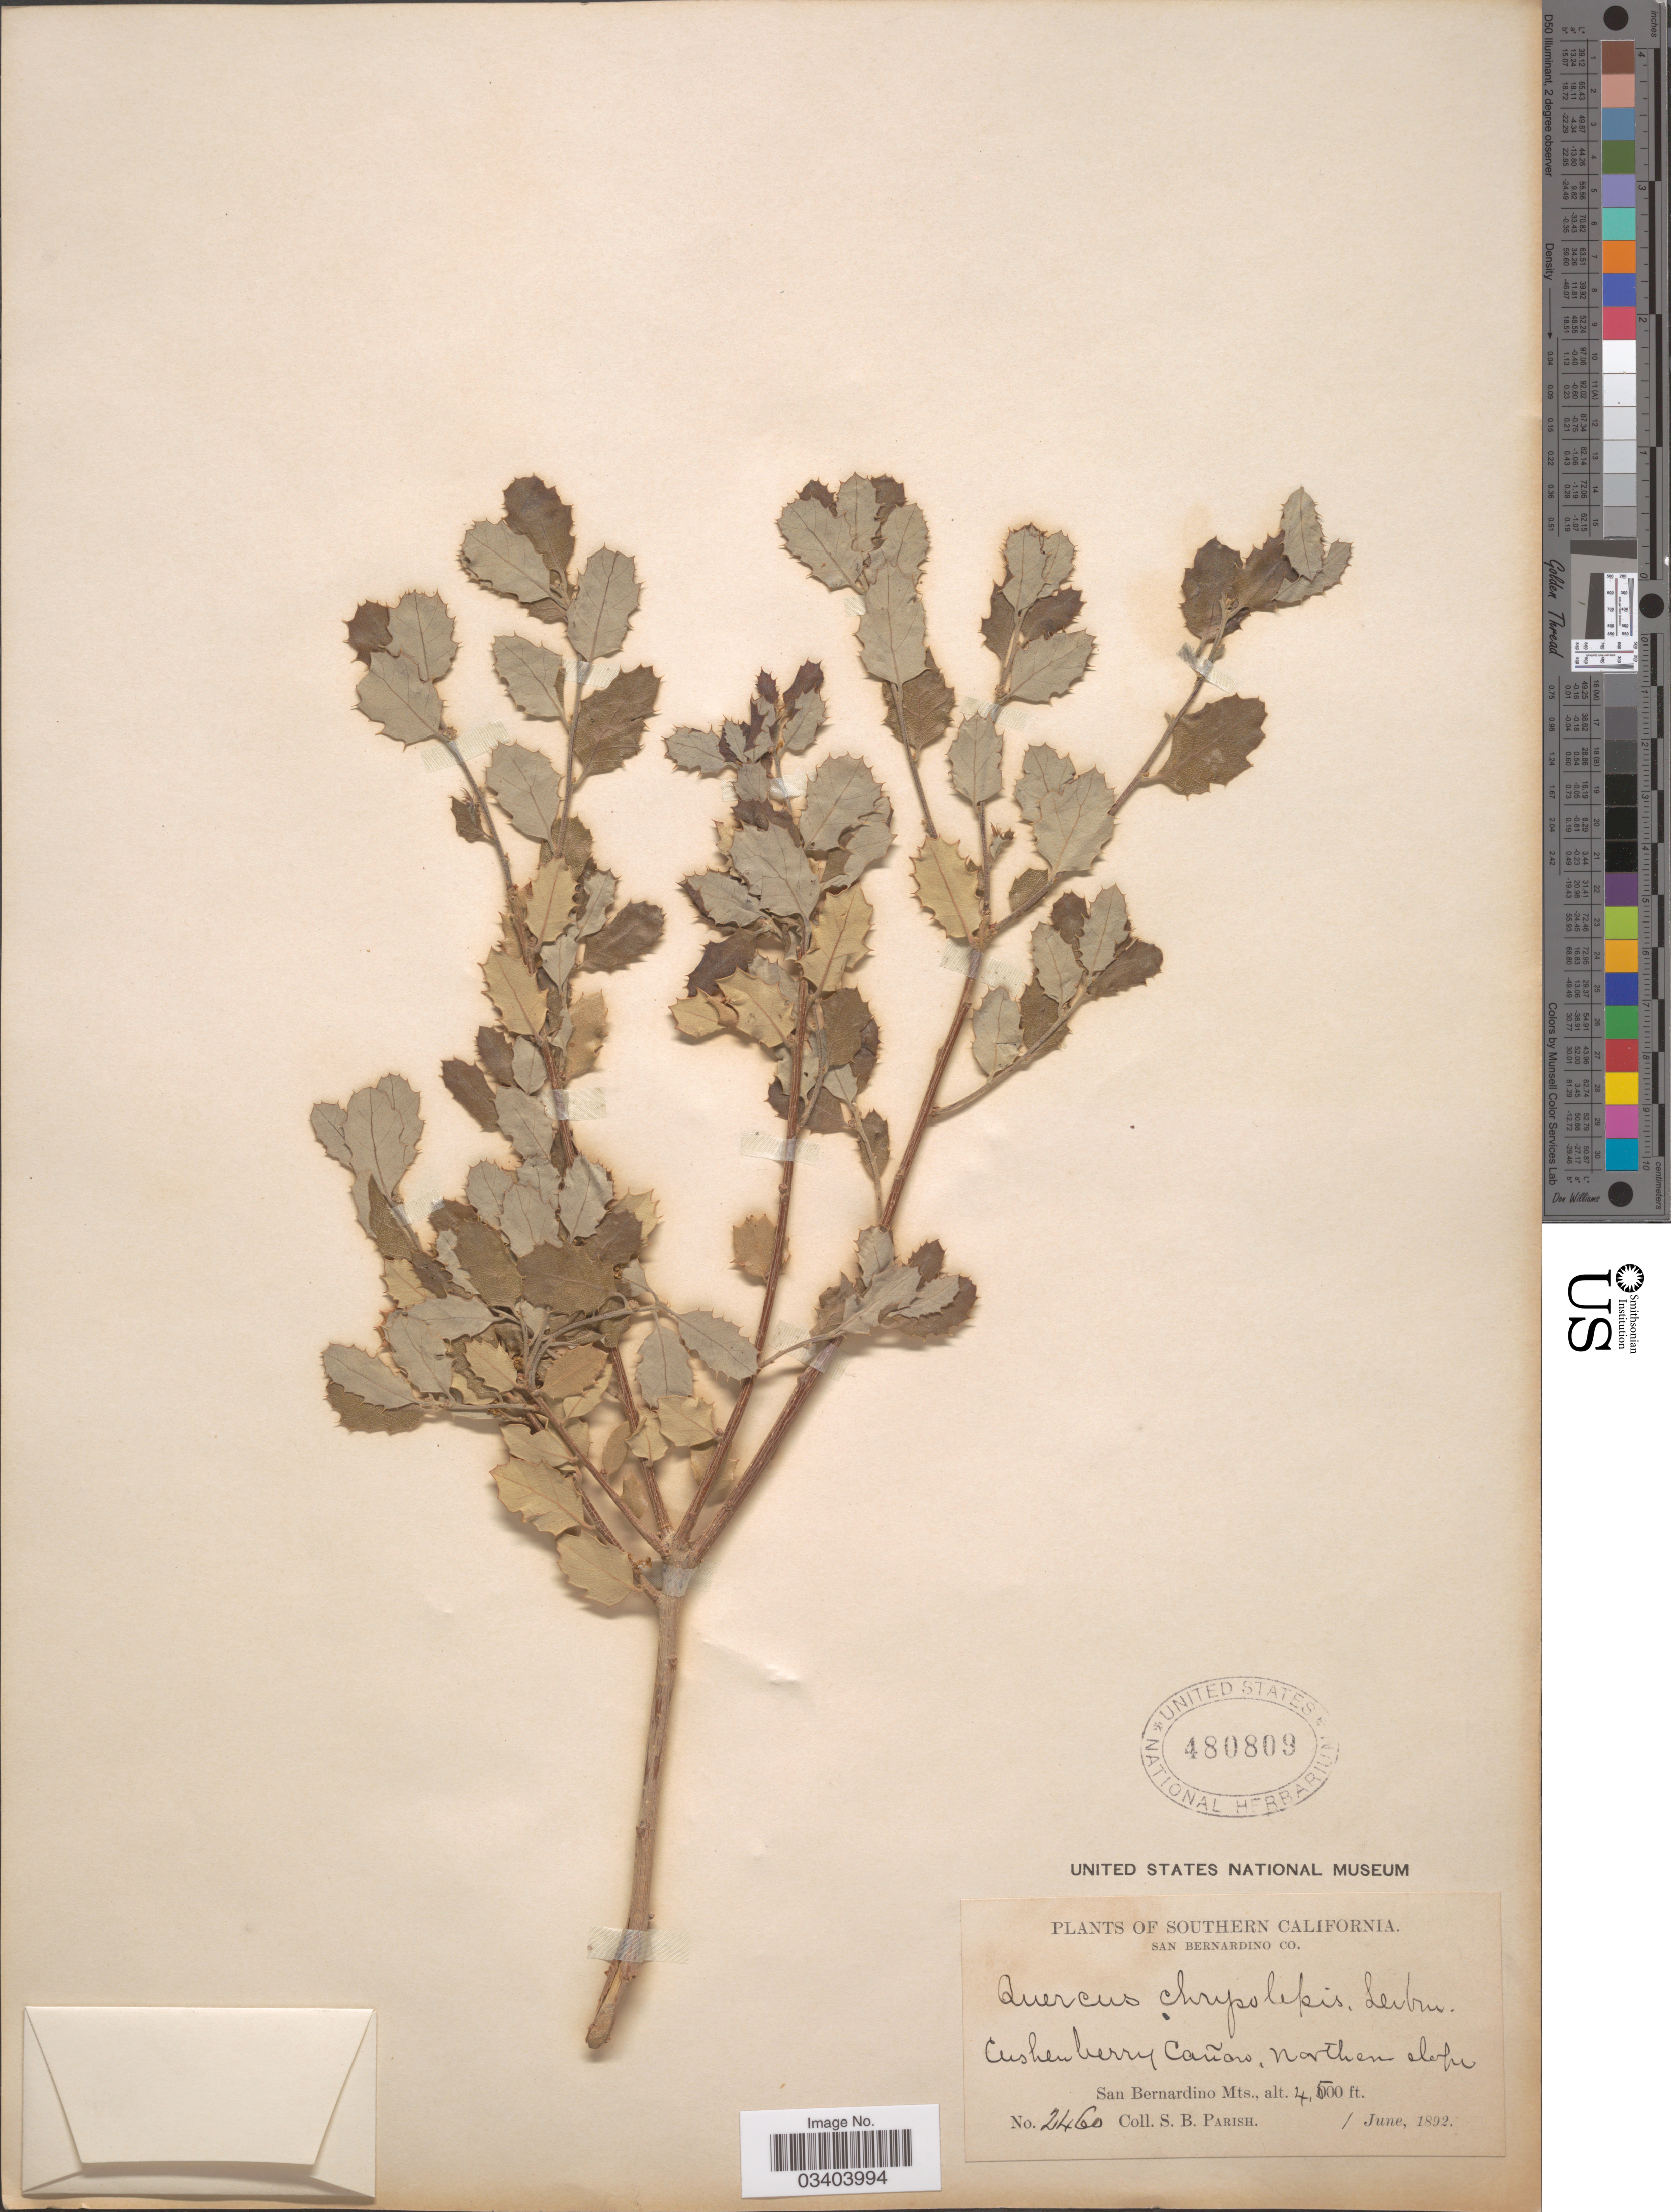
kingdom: Plantae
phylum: Tracheophyta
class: Magnoliopsida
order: Fagales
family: Fagaceae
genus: Quercus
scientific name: Quercus chrysolepis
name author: Liebm.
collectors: S. B. Parish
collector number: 2460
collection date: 1892-06-01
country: United States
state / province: California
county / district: San Bernardino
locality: Southern California. Cushenberry Cañon, Northern slope. San Bernardino Mts.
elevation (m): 1372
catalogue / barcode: US 480809